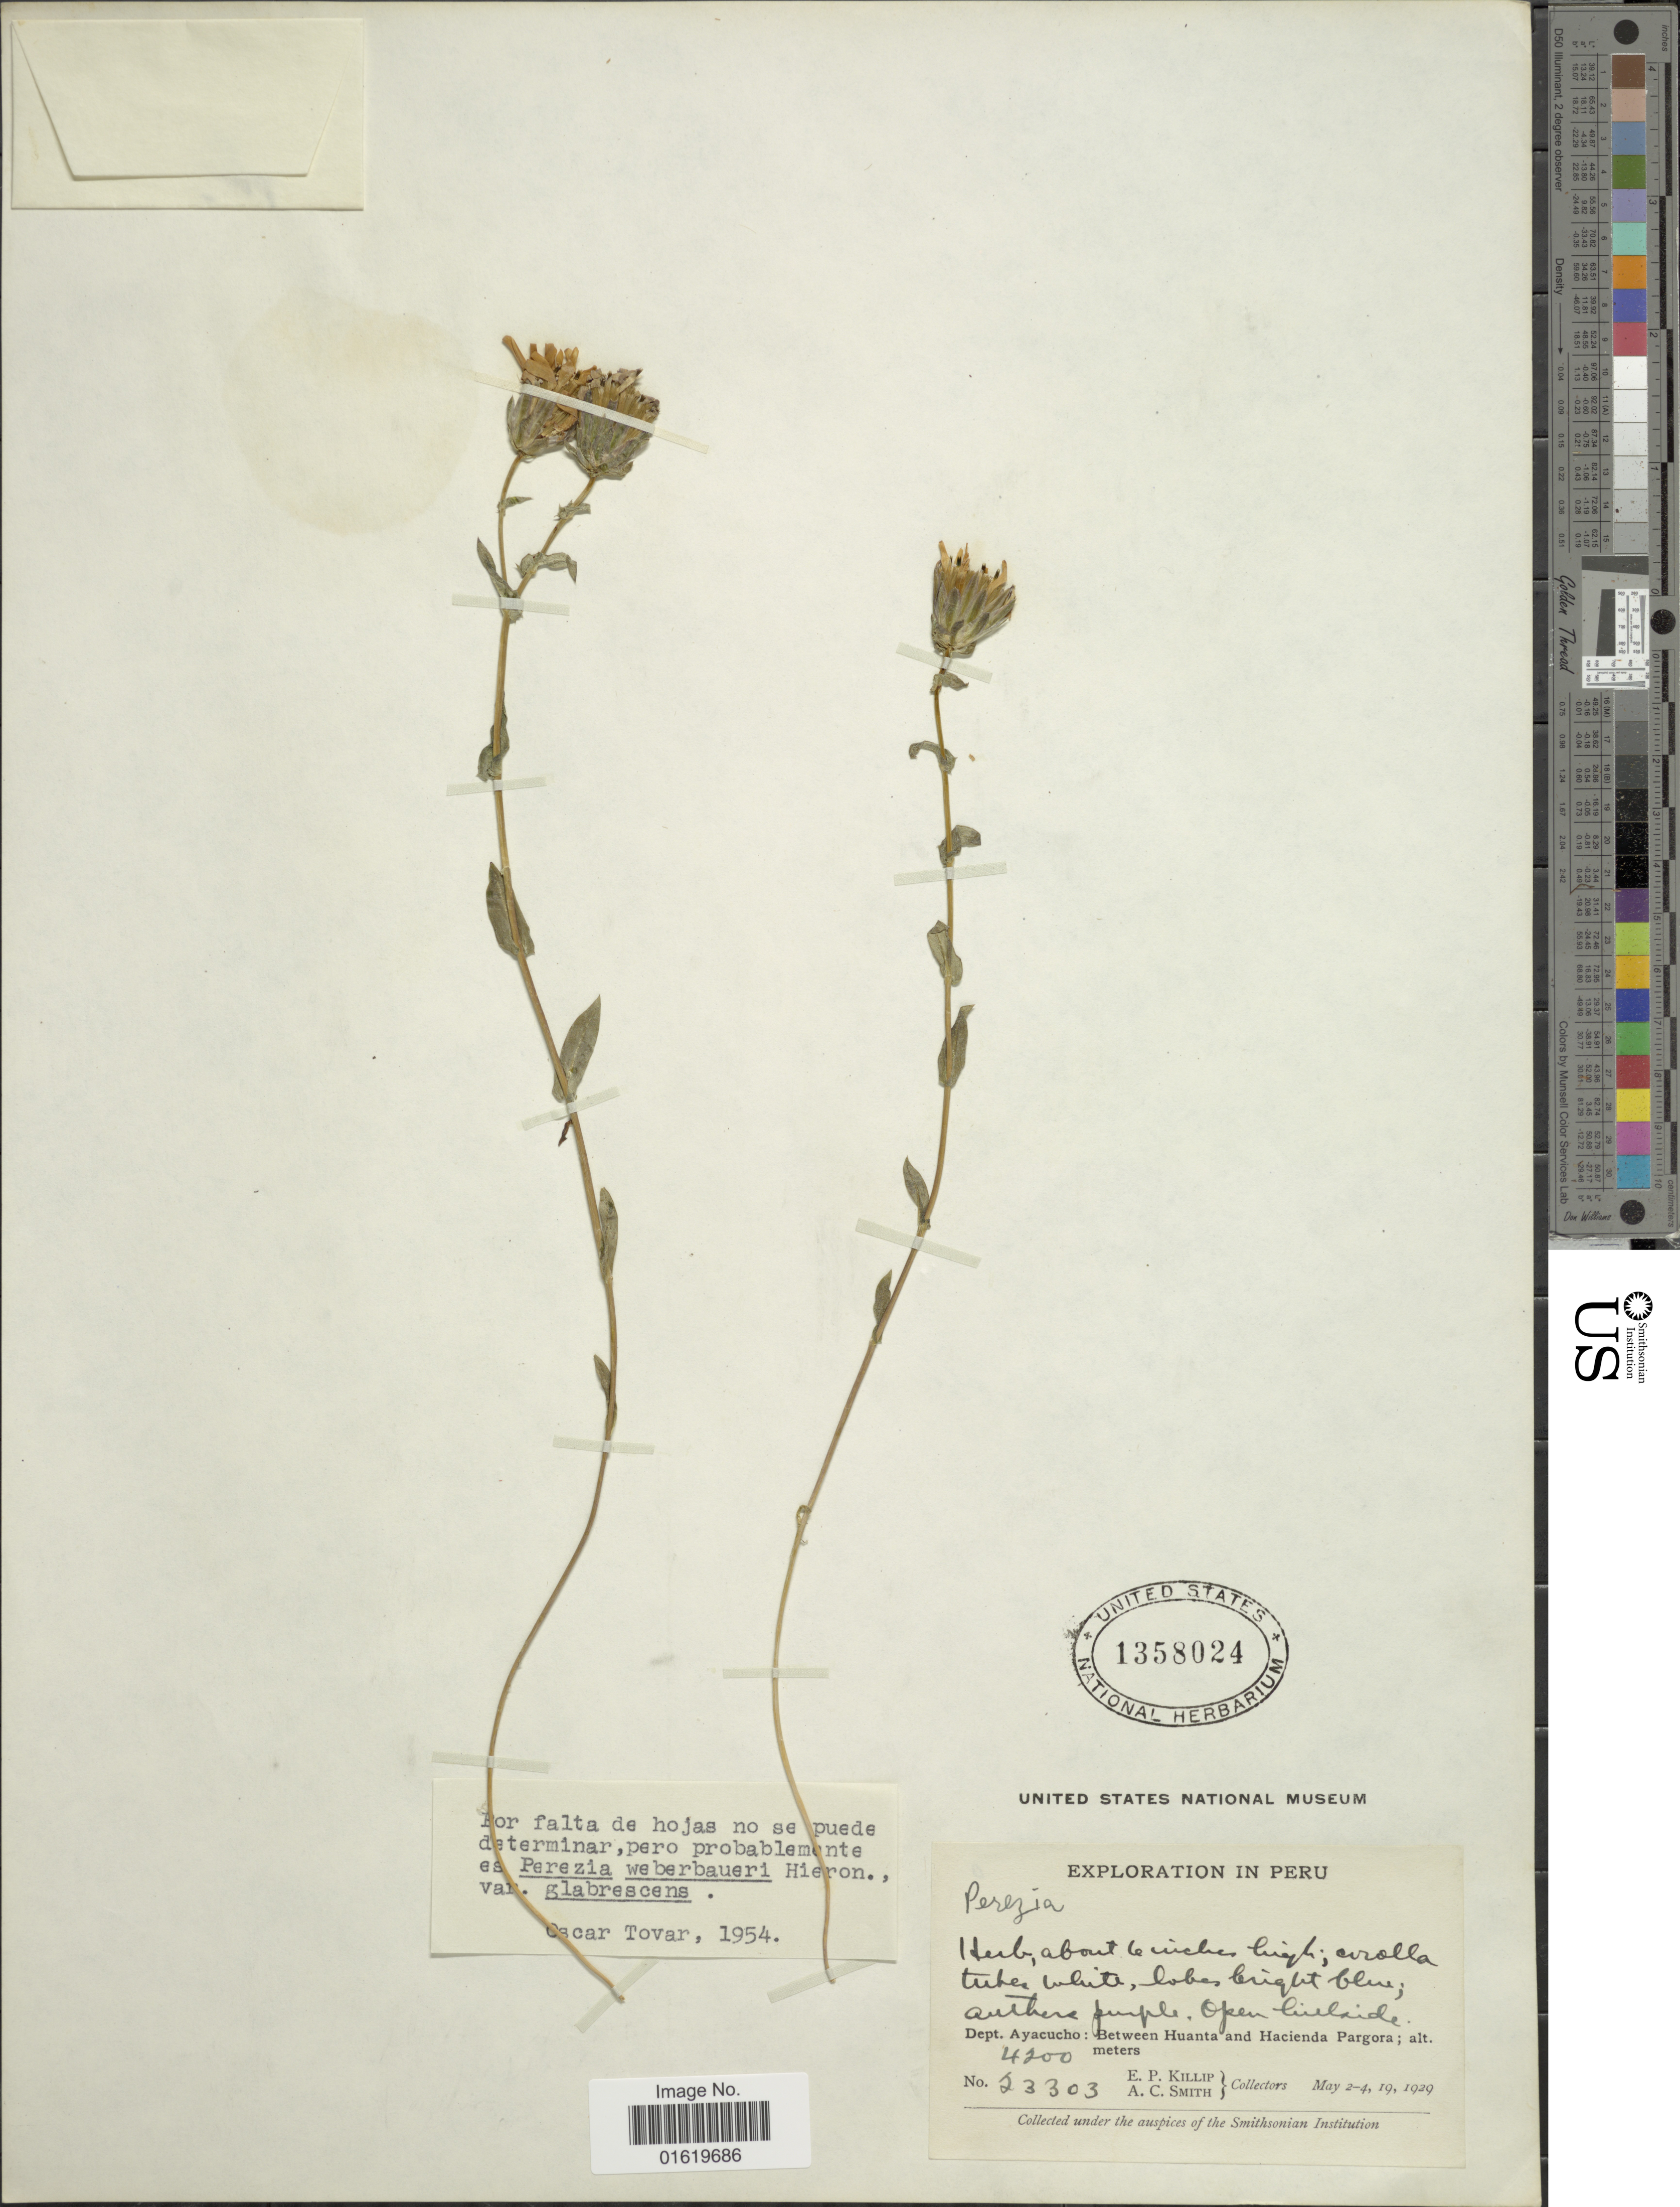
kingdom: Plantae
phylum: Tracheophyta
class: Magnoliopsida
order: Asterales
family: Asteraceae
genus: Perezia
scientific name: Perezia pungens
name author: (Humb. & Bonpl.) Less.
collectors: E. P. Killip & A. C. Smith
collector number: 23303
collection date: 1929-05-02/1929-05-19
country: Peru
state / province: Ayacucho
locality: Dept. Ayacucho: Between Huanta and Hacienda Pargora.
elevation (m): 4200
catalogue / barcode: US 1358024